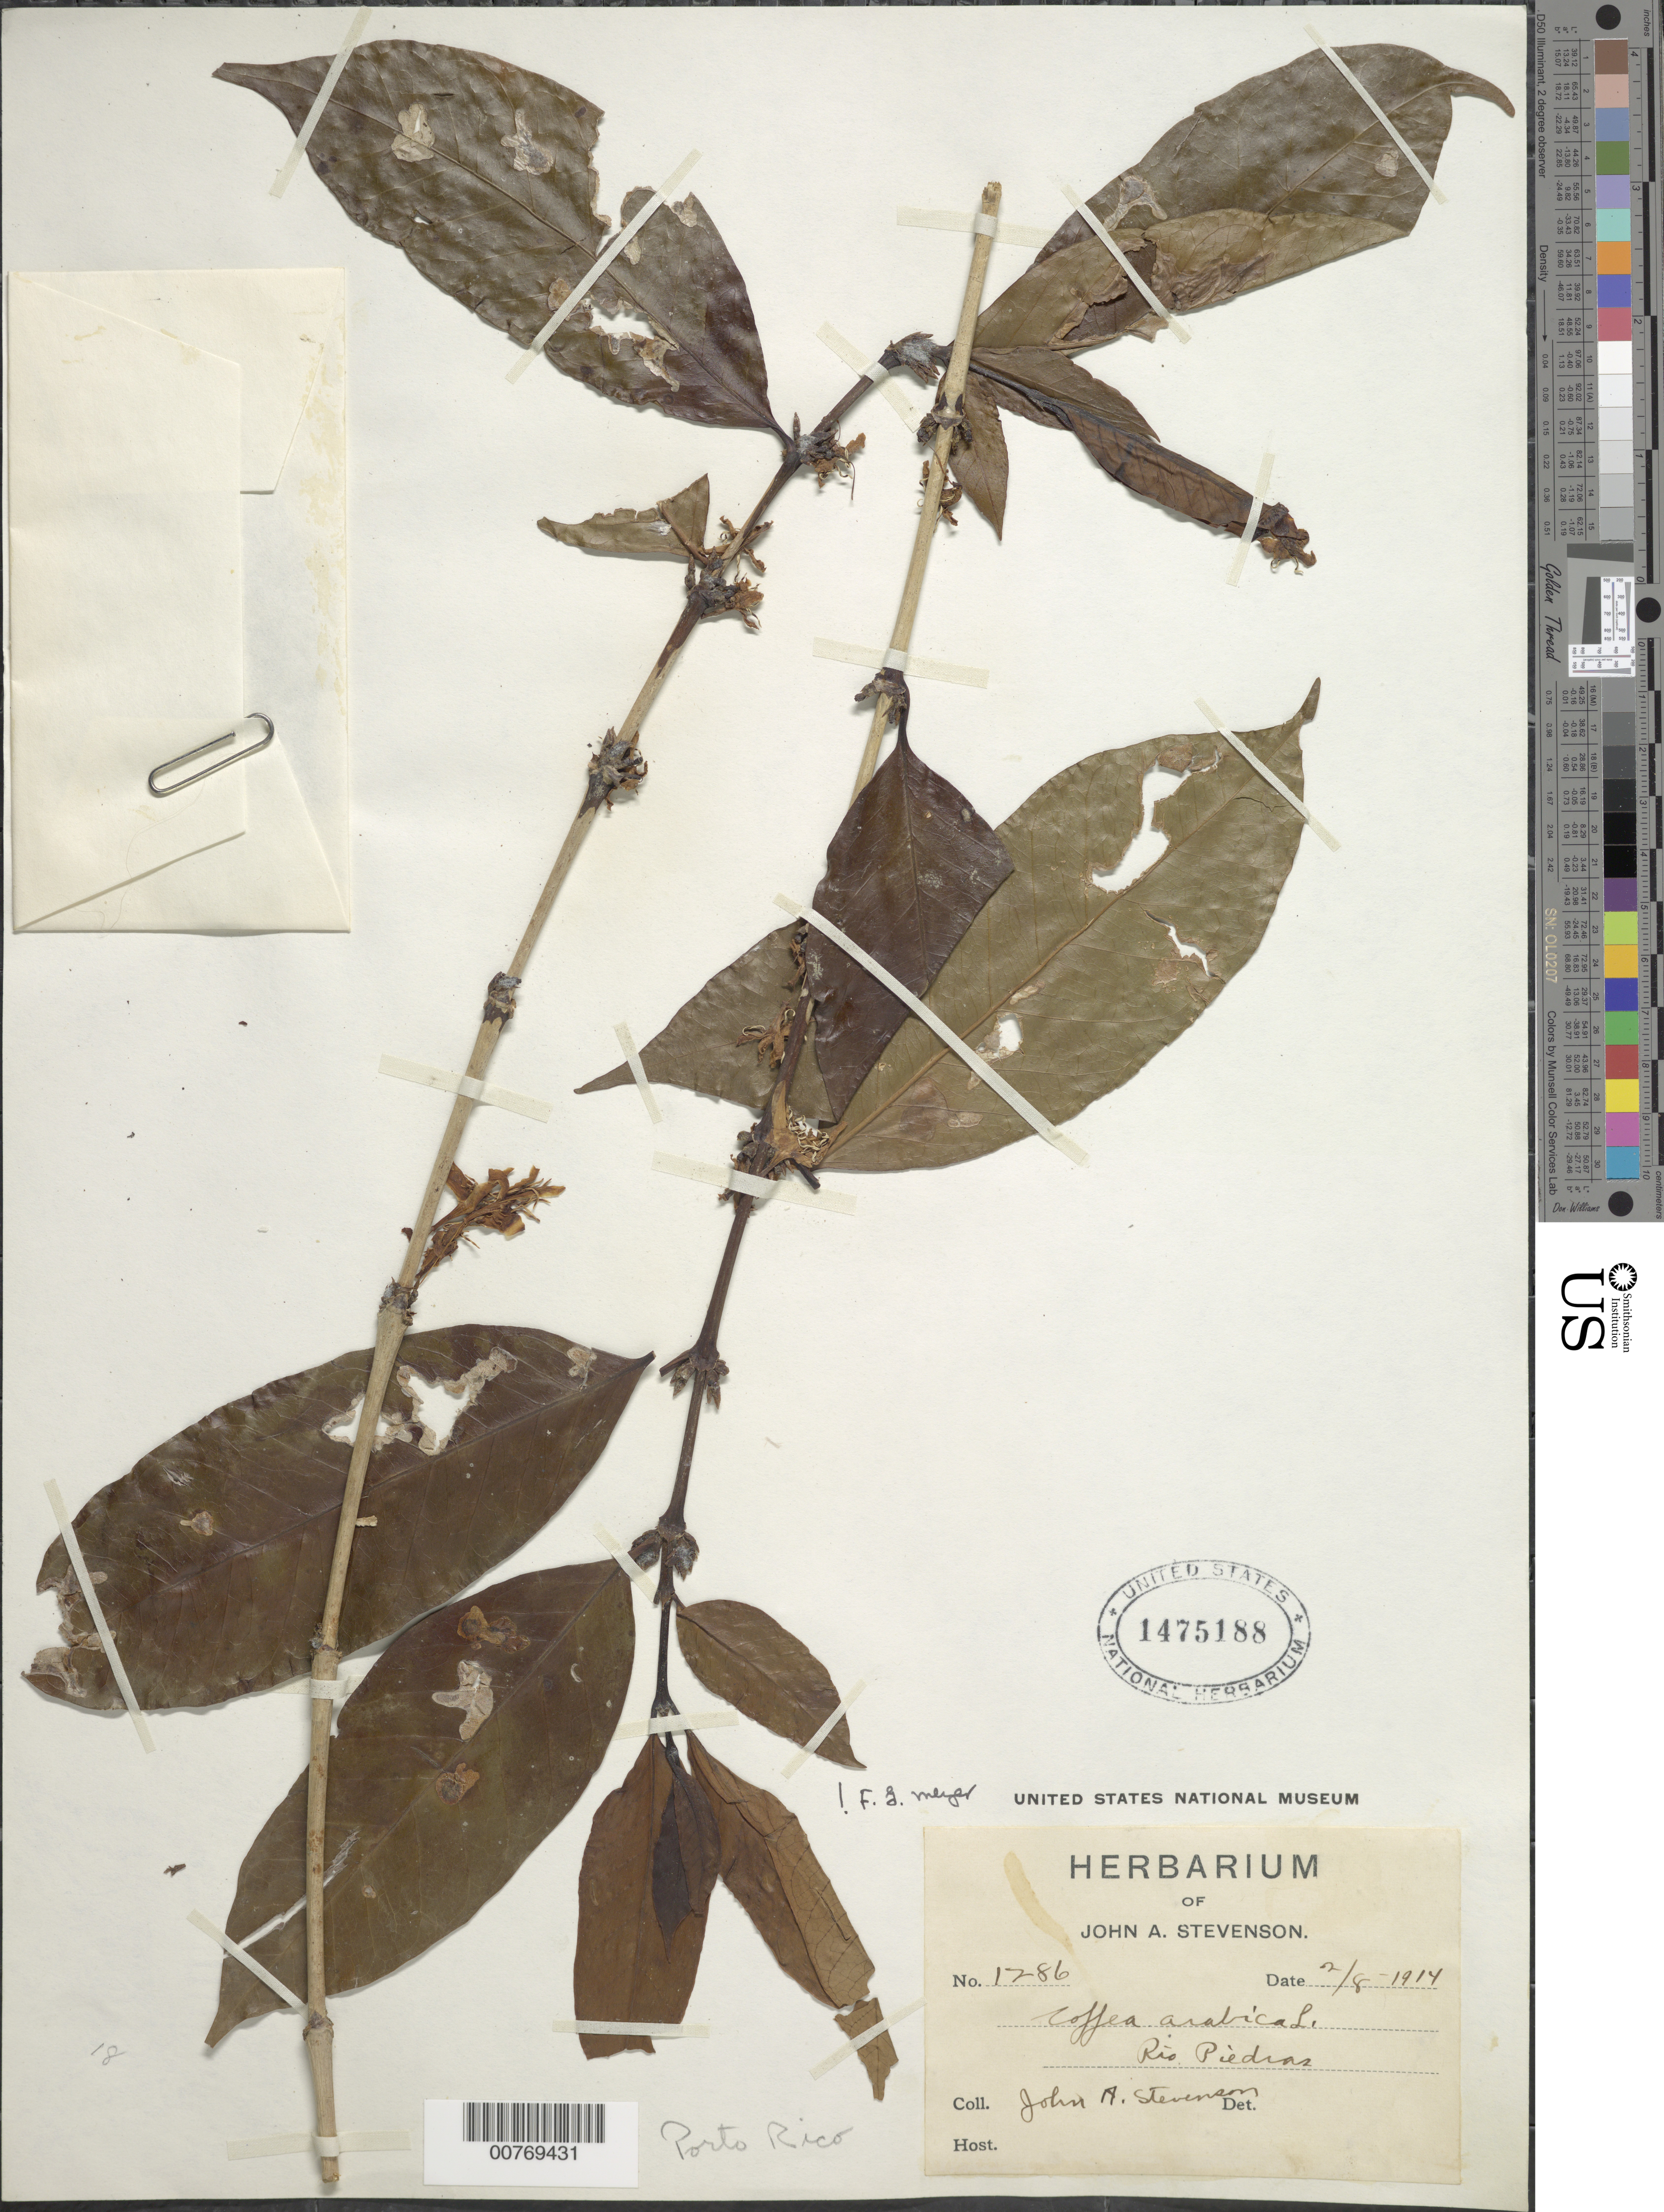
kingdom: Plantae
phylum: Tracheophyta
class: Magnoliopsida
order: Gentianales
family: Rubiaceae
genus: Coffea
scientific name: Coffea arabica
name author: L.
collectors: J. Stevenson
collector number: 1286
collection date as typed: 02 Aug 1914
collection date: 1914-08-02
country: Puerto Rico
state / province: San Juan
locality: Río Piedras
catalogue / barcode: US 1475188